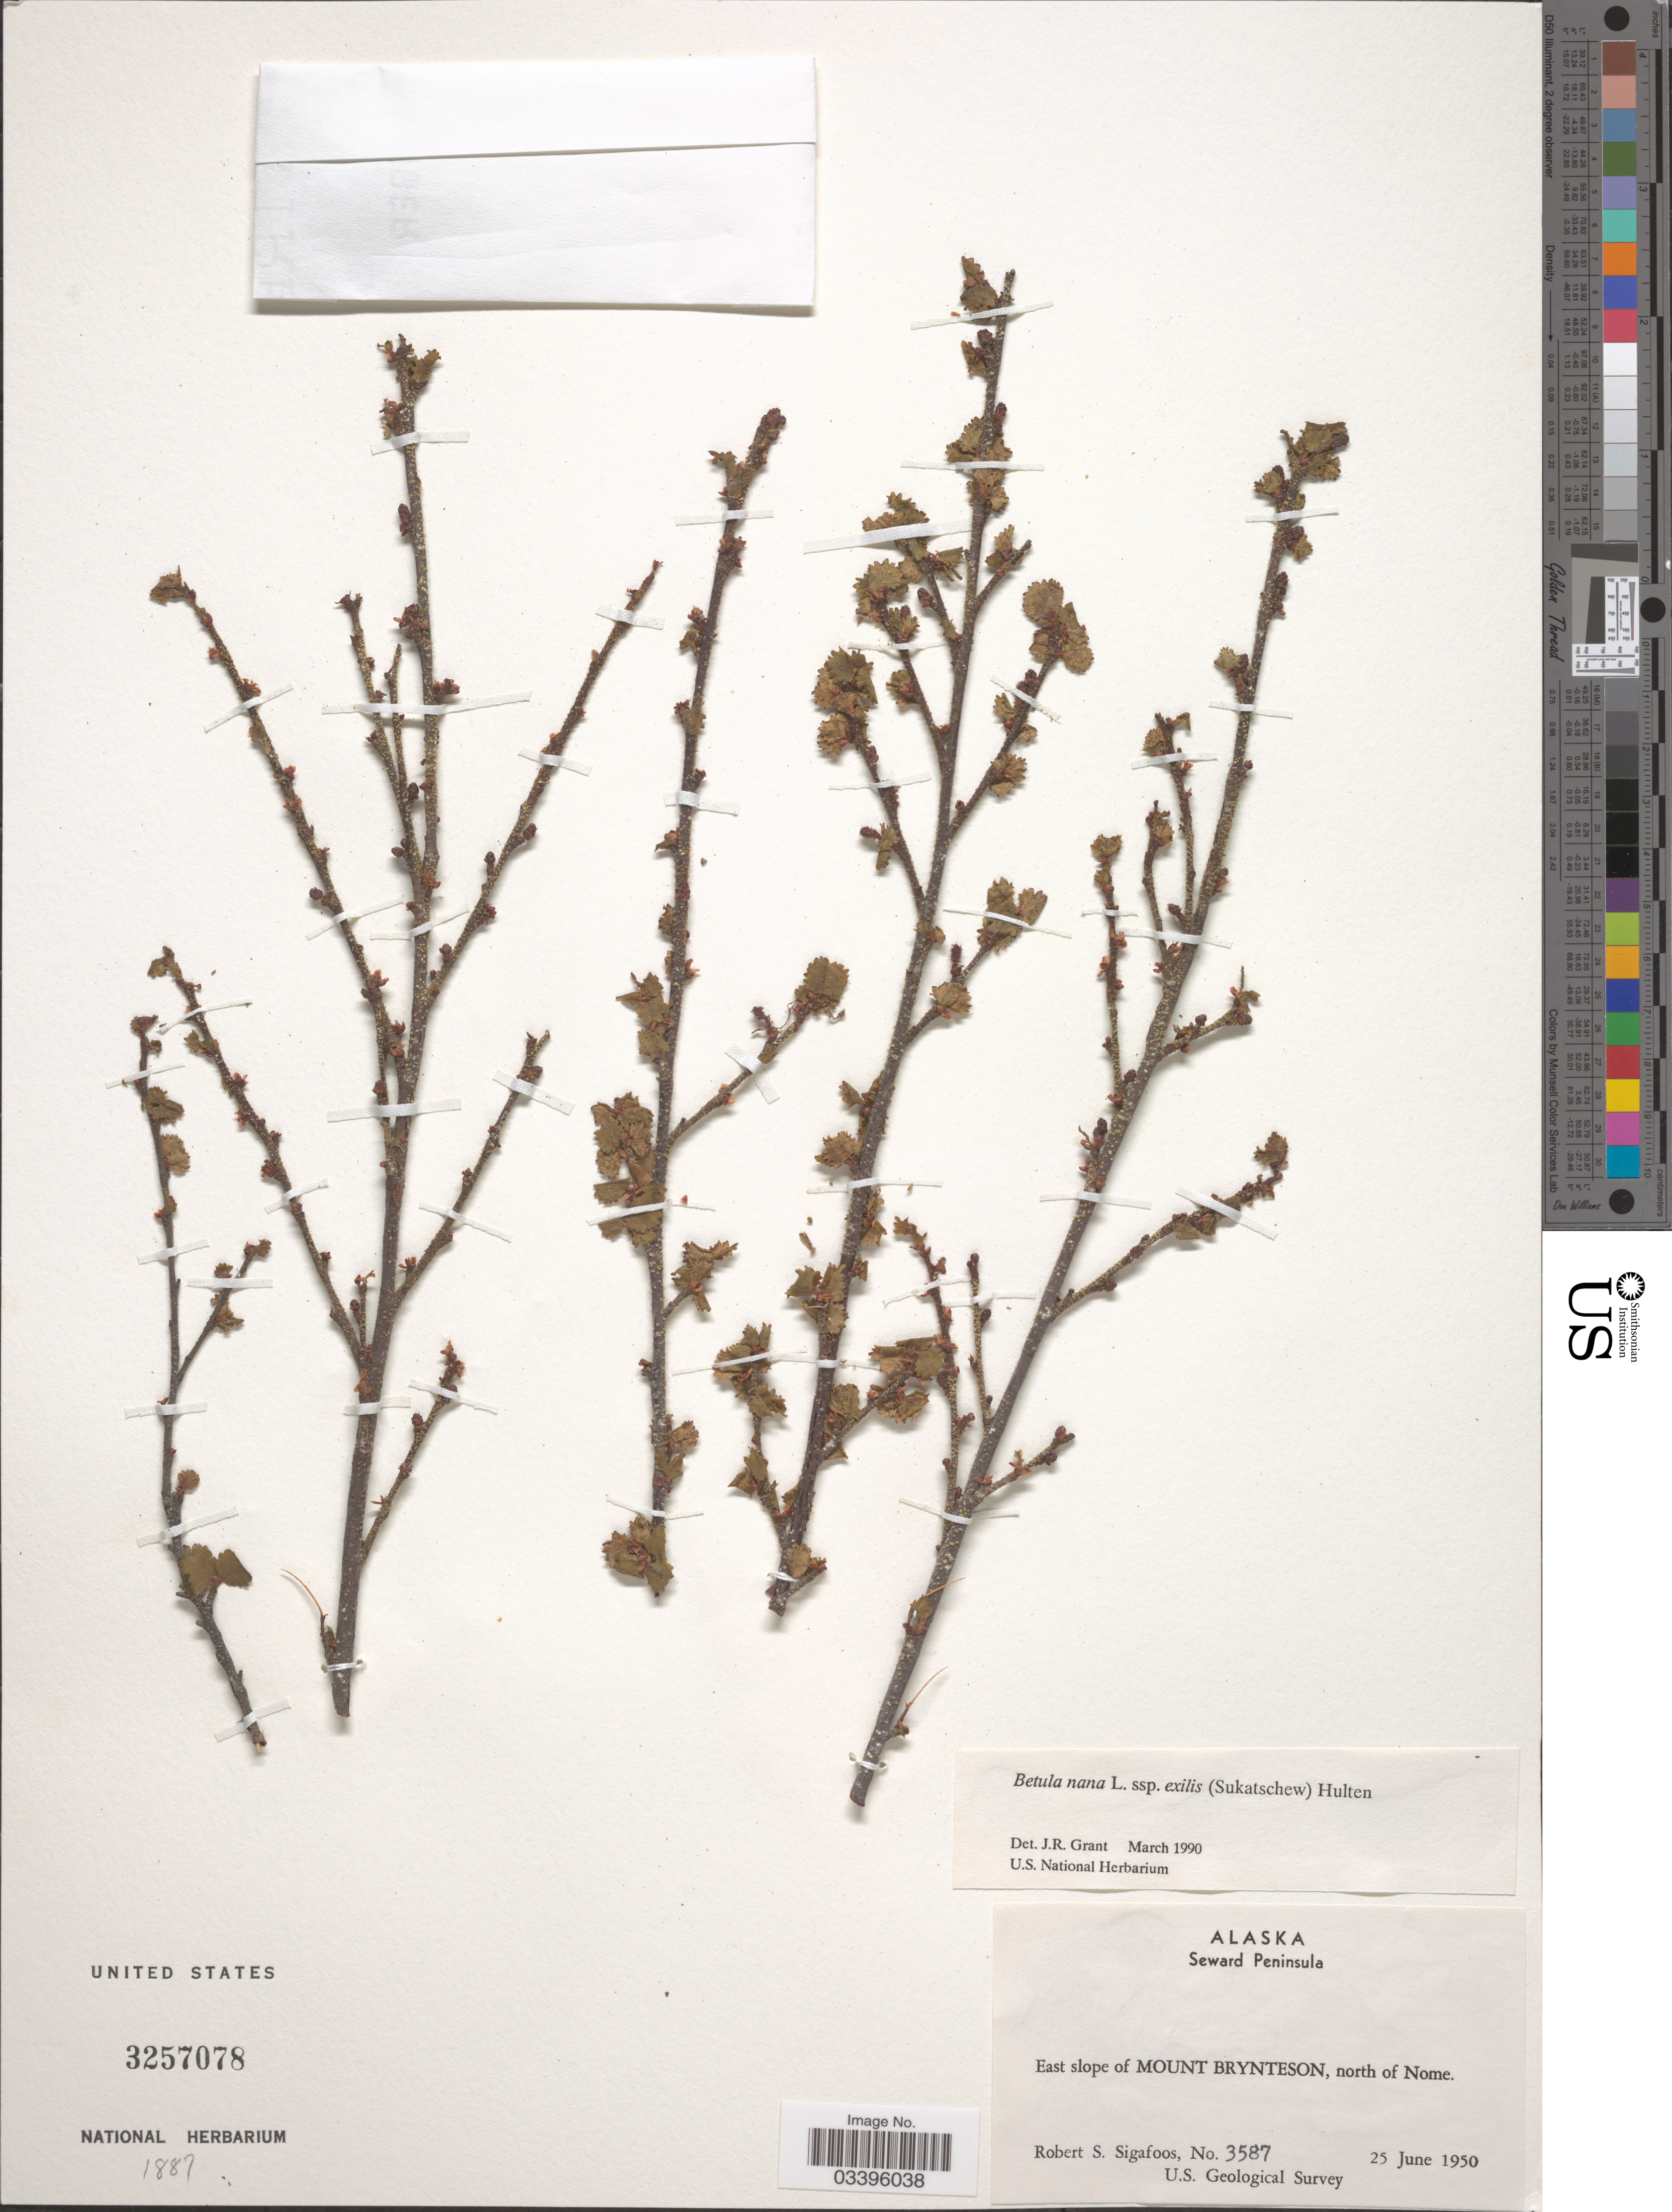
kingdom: Plantae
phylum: Tracheophyta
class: Magnoliopsida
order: Fagales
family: Betulaceae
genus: Betula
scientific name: Betula nana subsp. exilis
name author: L.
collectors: R. Sigafoos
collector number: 3587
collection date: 1950-06-25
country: United States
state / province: Alaska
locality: Seward Peninsula. East slope of Mount Brynteson, north of Nome.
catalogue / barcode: US 3257078